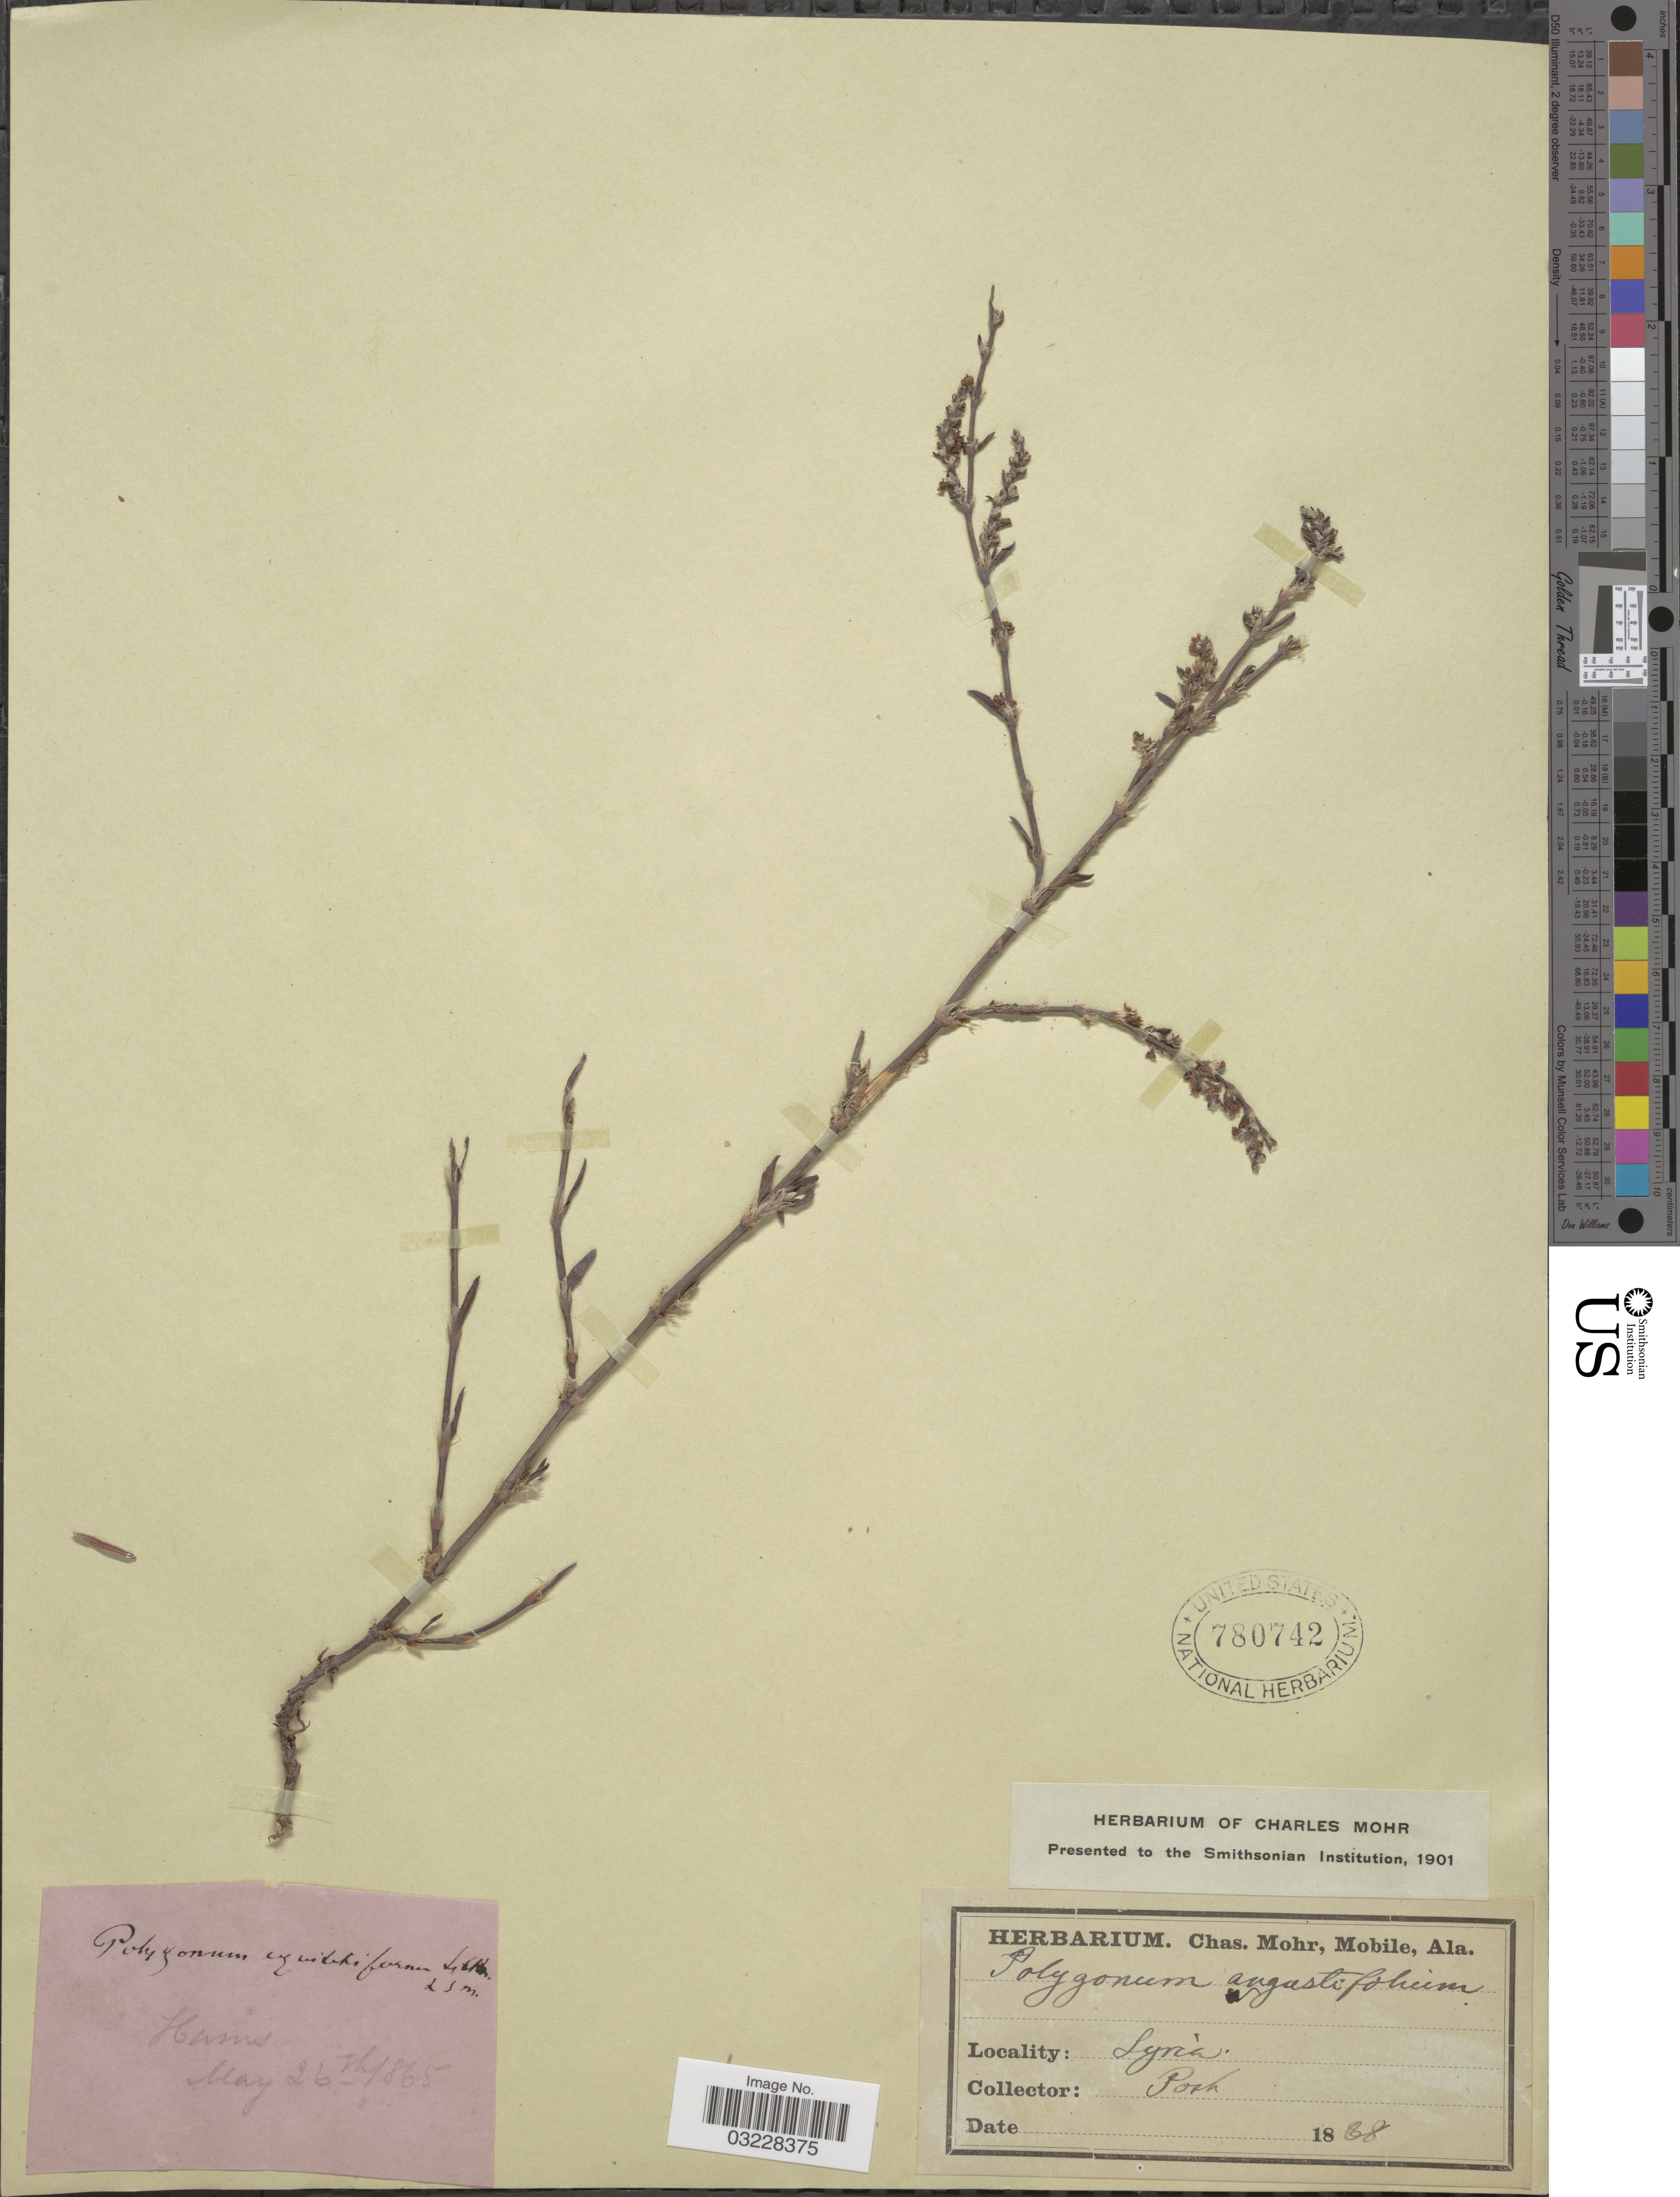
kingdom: Plantae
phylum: Tracheophyta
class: Magnoliopsida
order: Caryophyllales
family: Polygonaceae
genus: Polygonum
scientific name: Polygonum equisetiforme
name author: Sm.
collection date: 1865-05-26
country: Syria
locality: Homs.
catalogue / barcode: US 780742